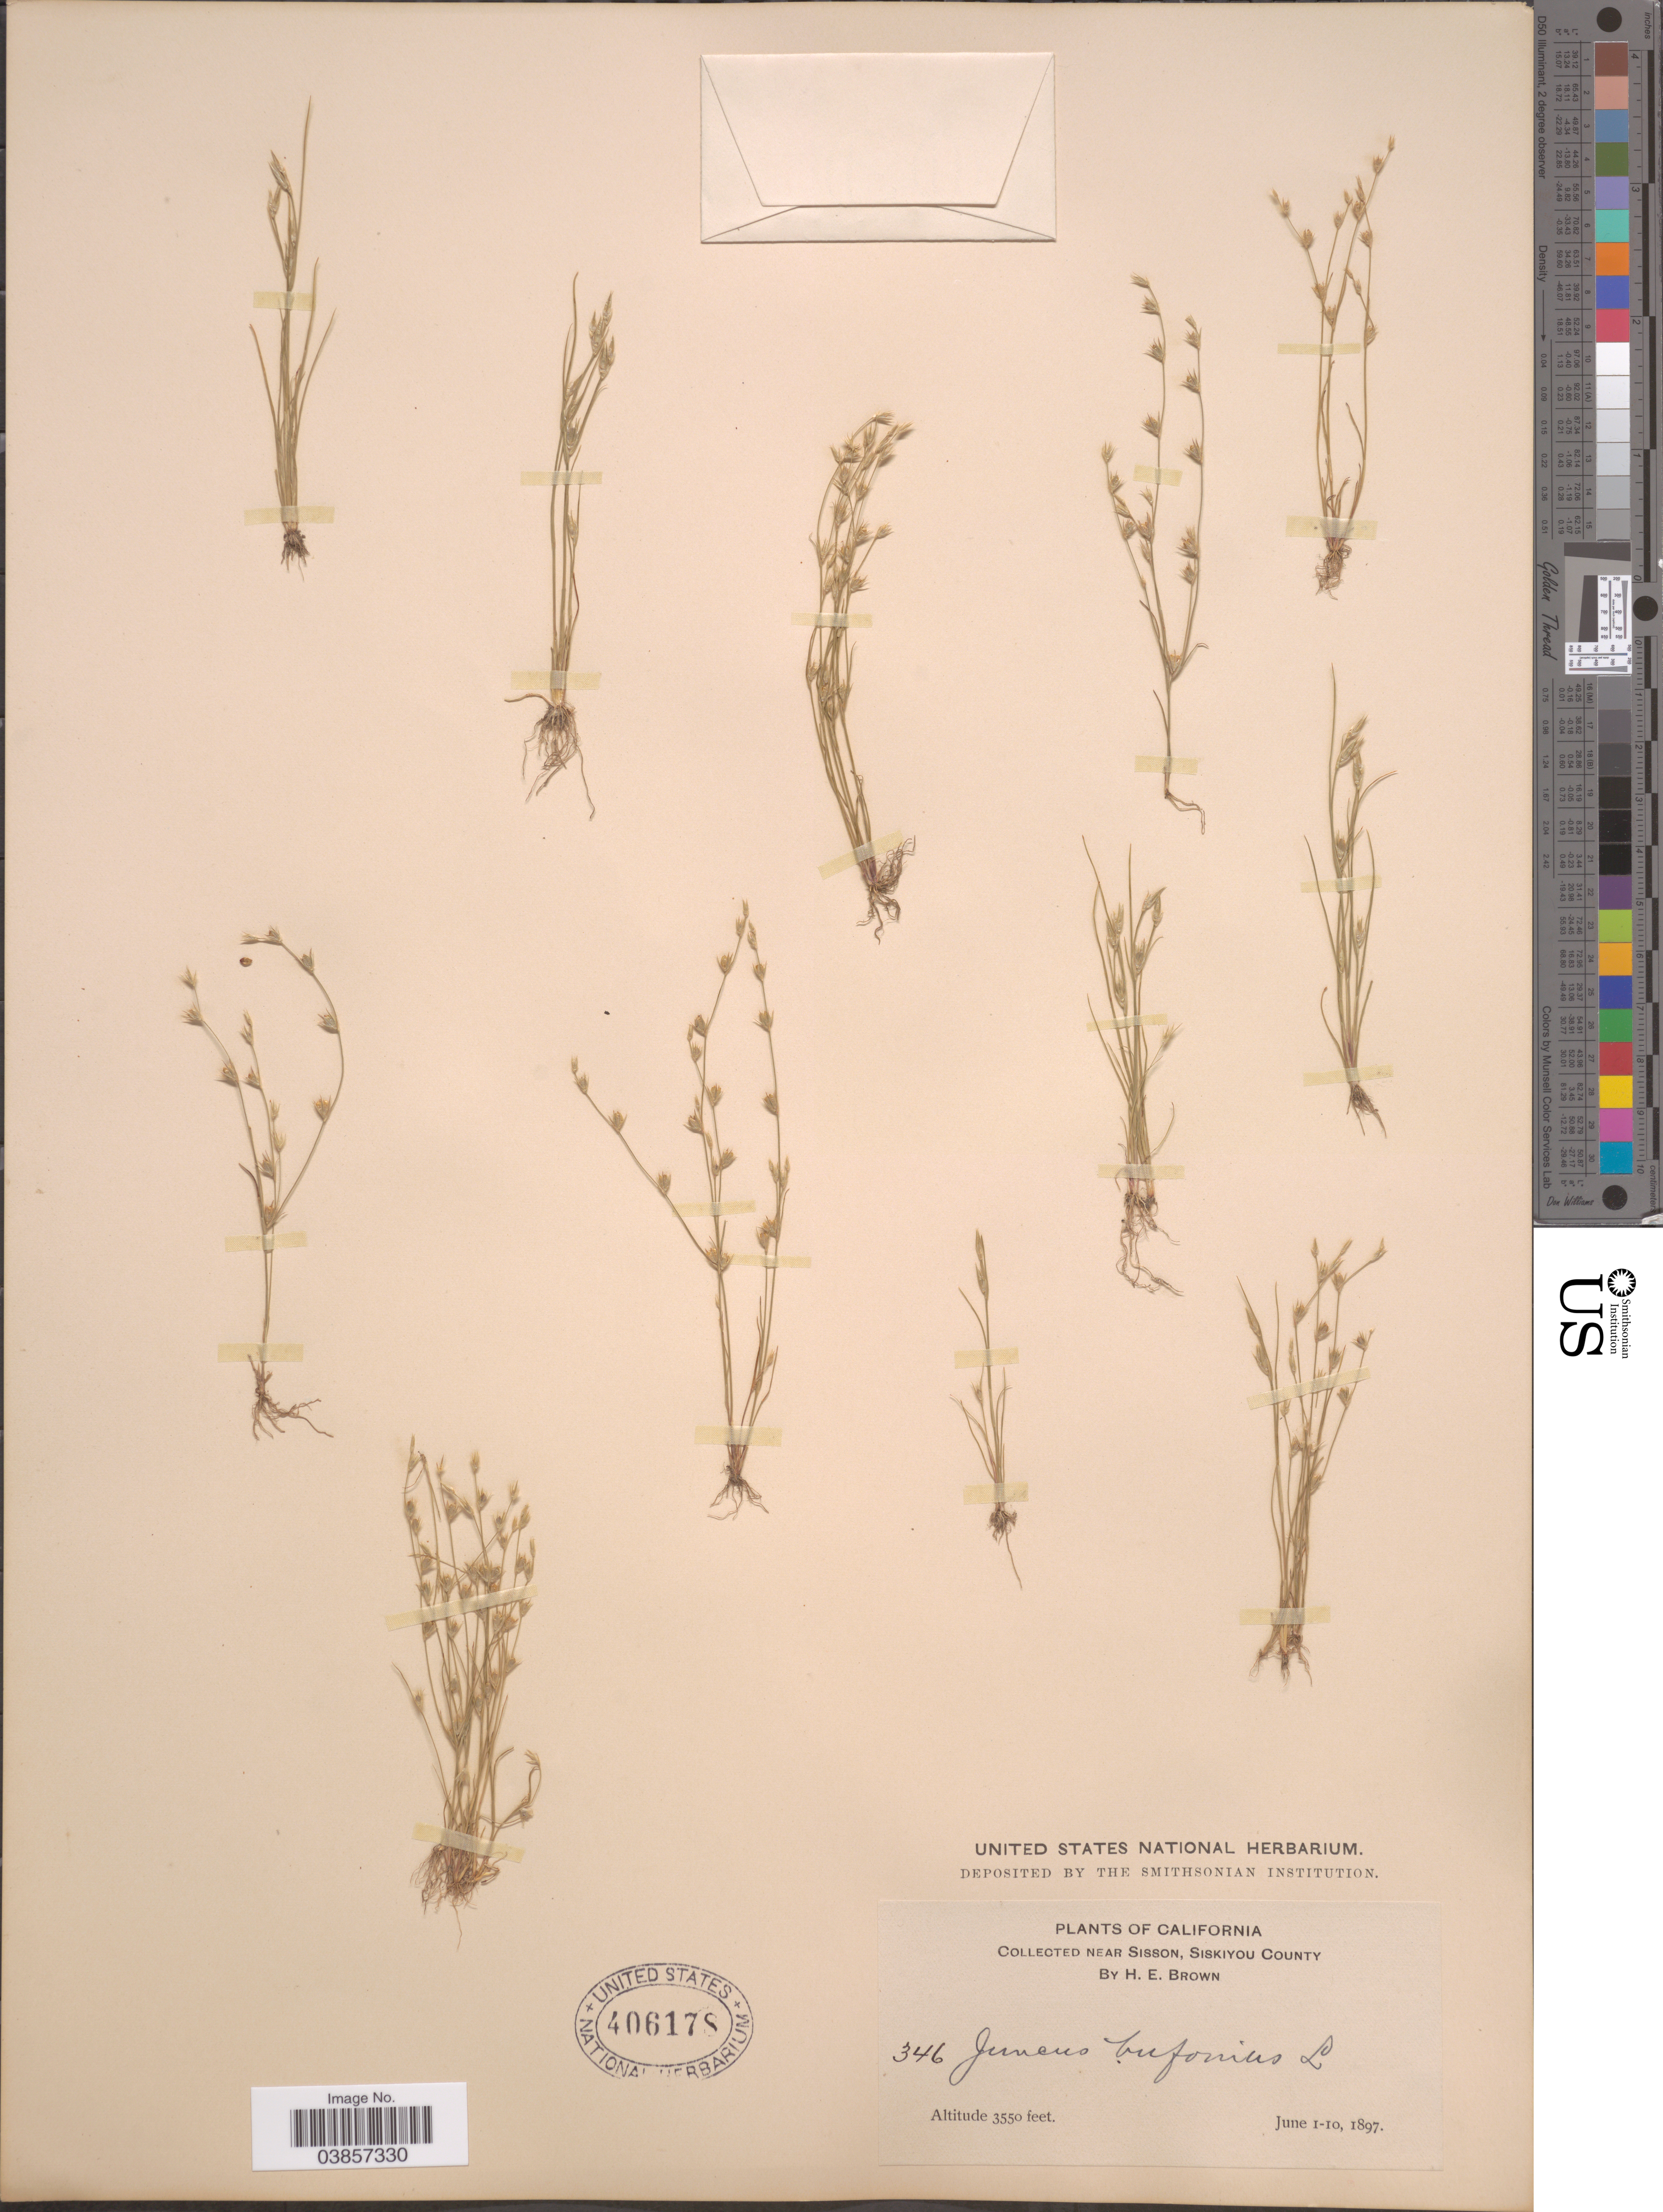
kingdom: Plantae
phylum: Tracheophyta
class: Liliopsida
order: Poales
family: Juncaceae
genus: Juncus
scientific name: Juncus sphaerocarpus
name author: Nees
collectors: H. E. Brown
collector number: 346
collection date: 1897-06-01/1897-06-10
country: United States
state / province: California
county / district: Siskiyou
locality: Near Sisson, Siskiyou County.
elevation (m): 1082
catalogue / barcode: US 406178